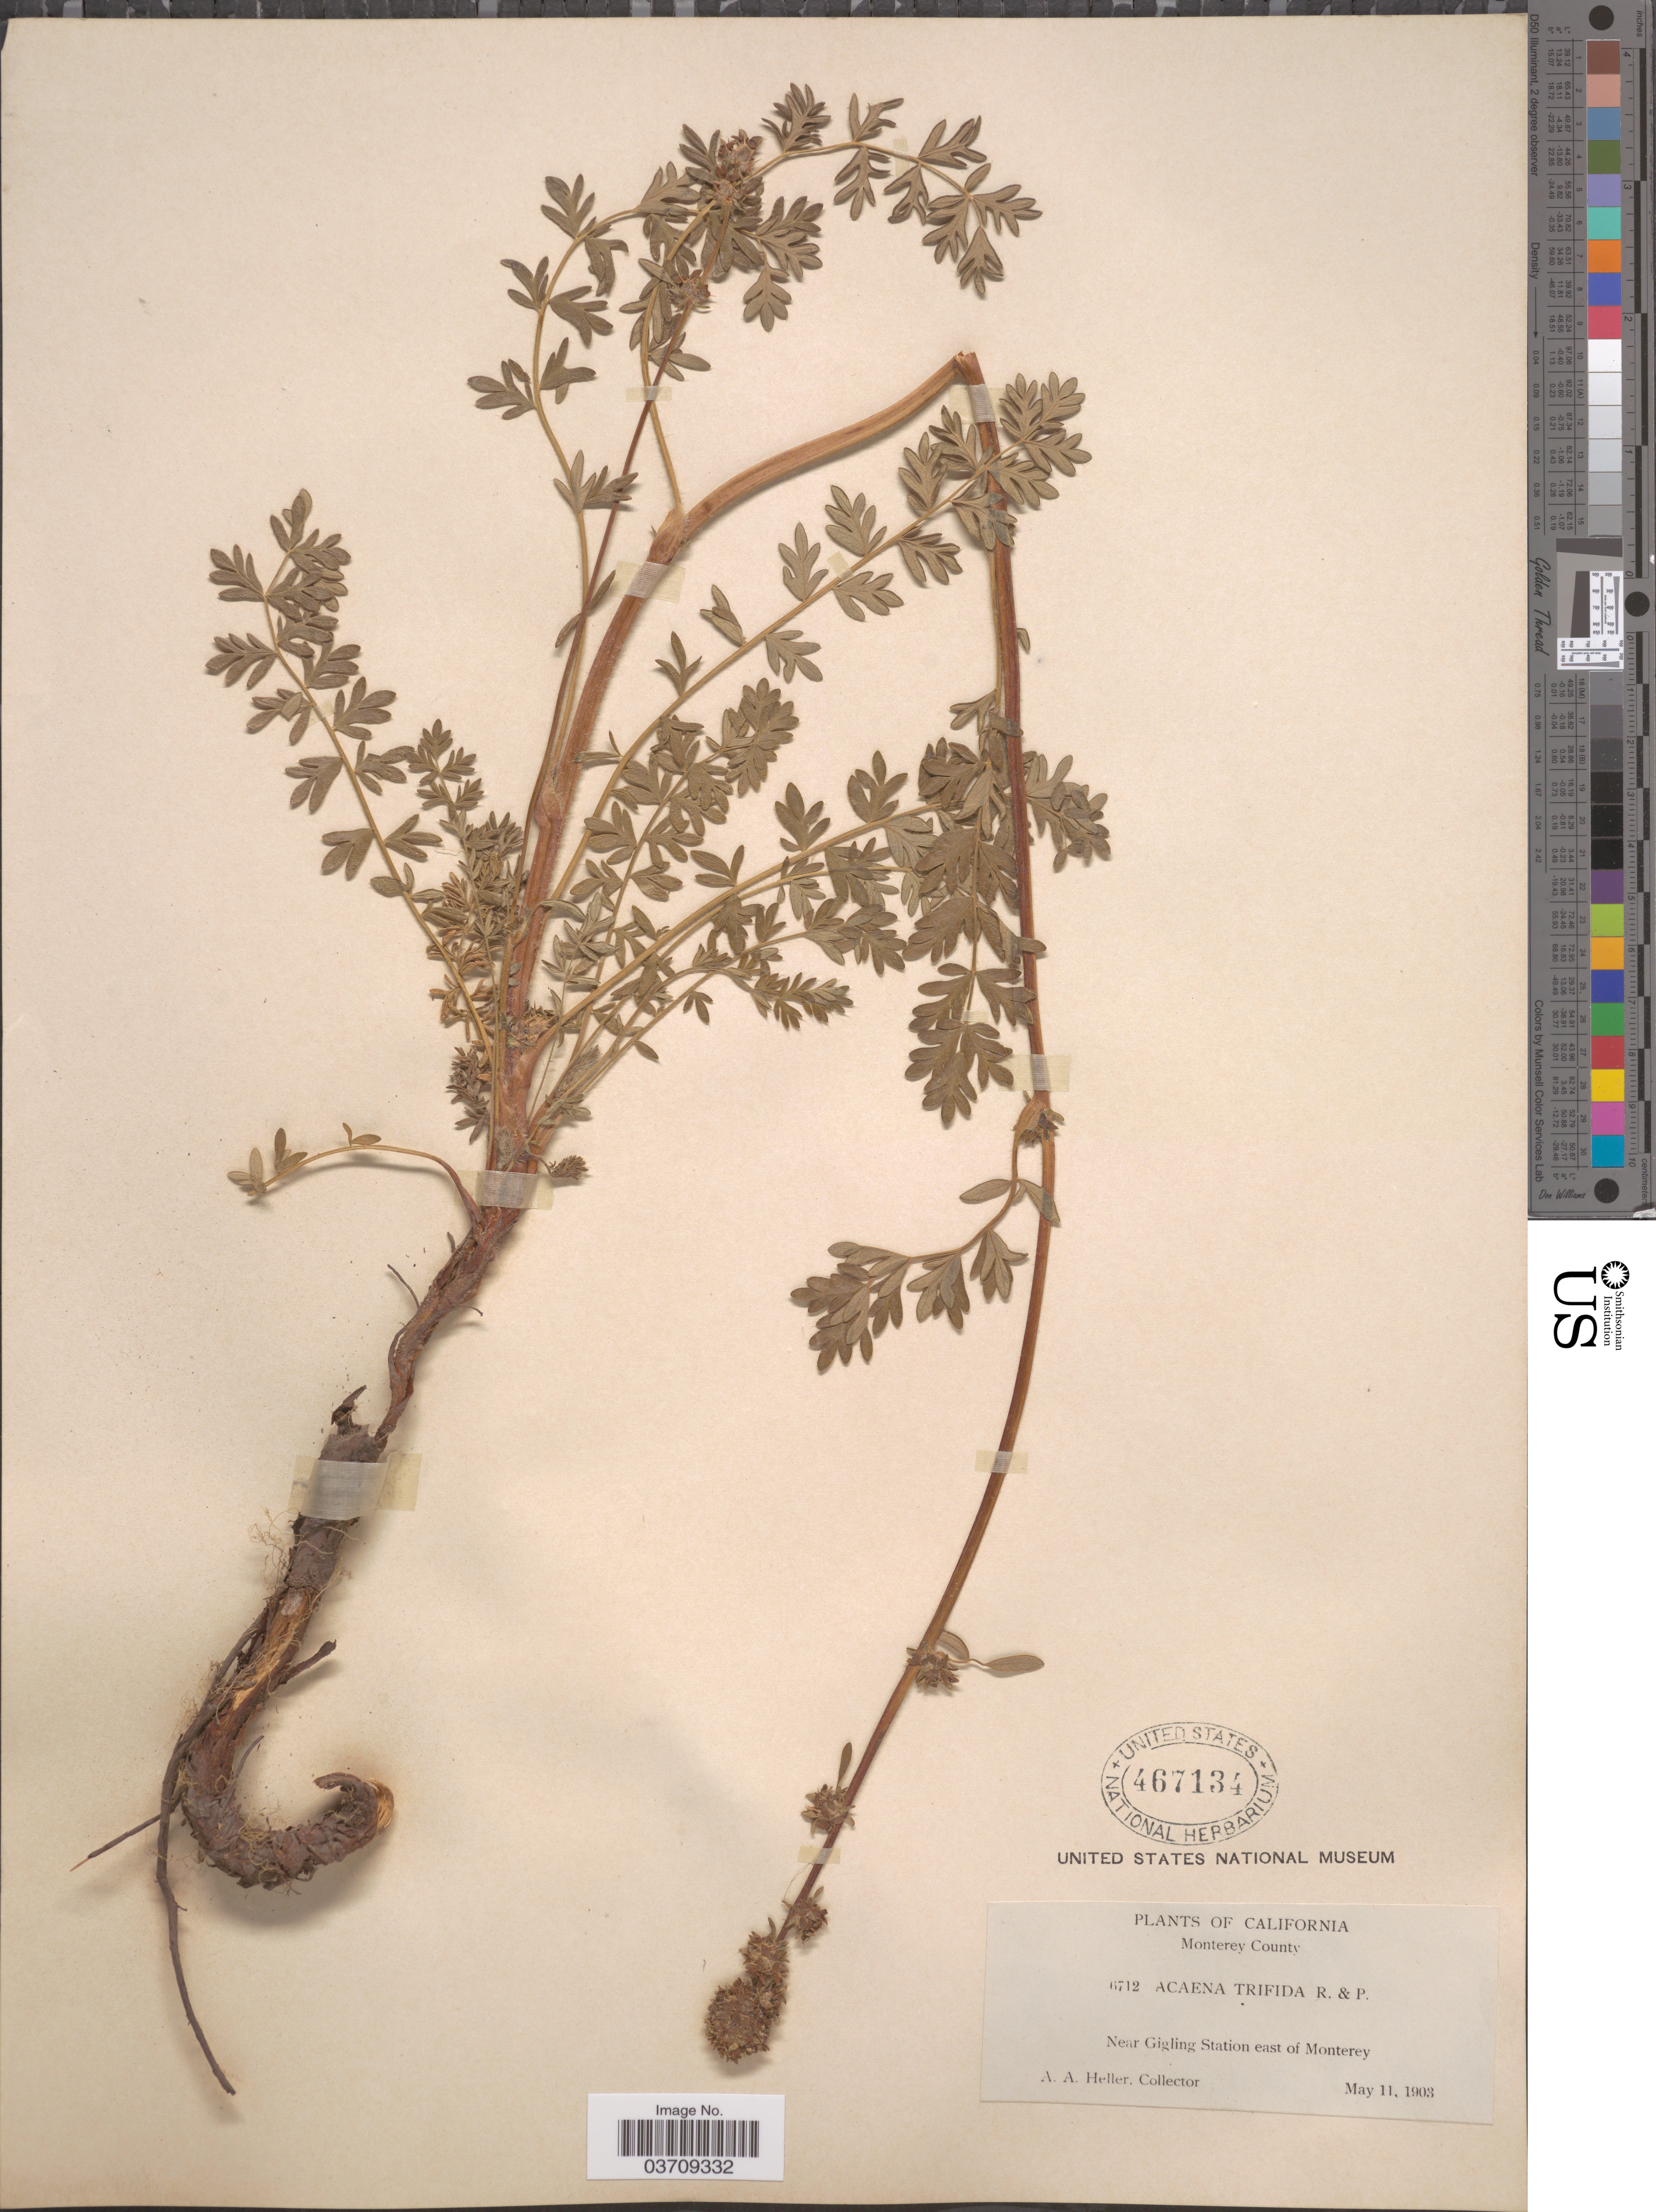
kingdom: Plantae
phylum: Tracheophyta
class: Magnoliopsida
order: Rosales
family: Rosaceae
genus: Acaena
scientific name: Acaena trifida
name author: Ruiz & Pav.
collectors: A. A. Heller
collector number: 6712*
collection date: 1903-05-11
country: United States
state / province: California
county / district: Monterey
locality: Monterey County. Near Gigling Station east of Monterey.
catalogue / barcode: US 467134